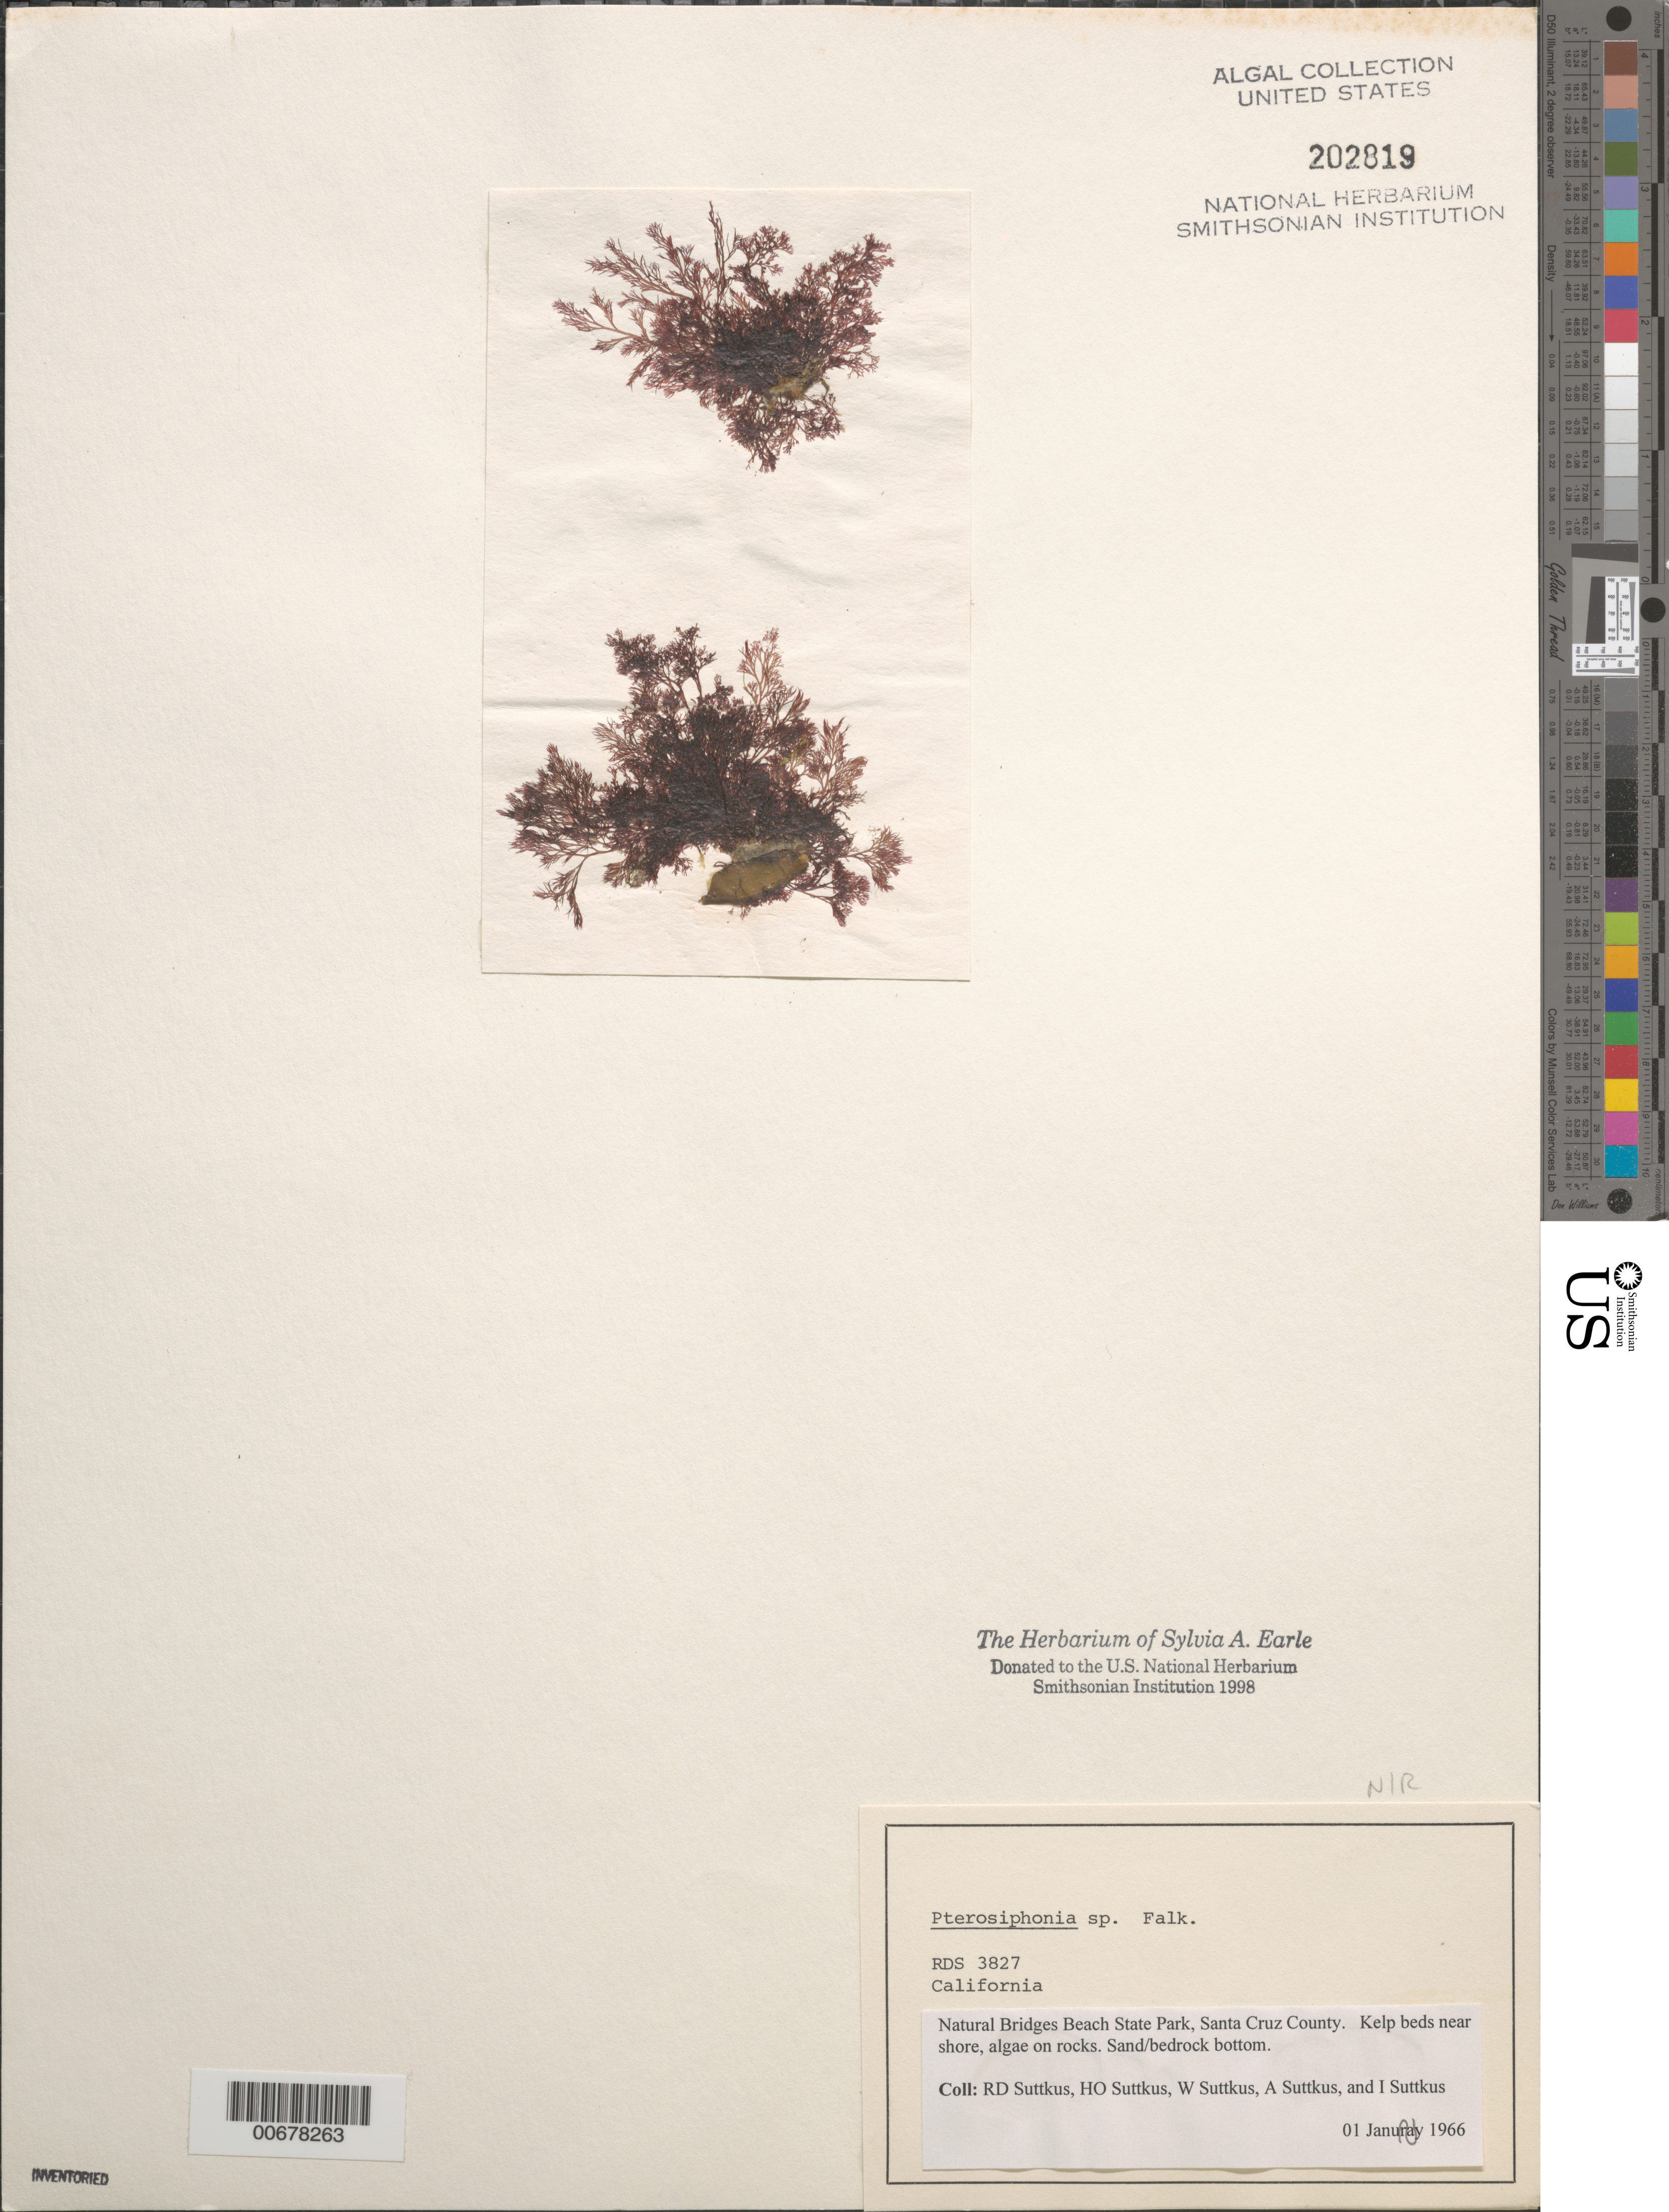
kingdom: Plantae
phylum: Rhodophyta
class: Florideophyceae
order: Ceramiales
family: Rhodomelaceae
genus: Pterosiphonia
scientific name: Pterosiphonia sp.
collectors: R. Suttkus, H. Suttkus, W. Suttkus, A. Suttkus & I. Suttkus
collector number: RDS 3827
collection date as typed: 01 Jan 1966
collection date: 1966-01-01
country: United States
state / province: California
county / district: Santa Cruz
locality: Natural Bridges Beach State Park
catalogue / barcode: US 202819